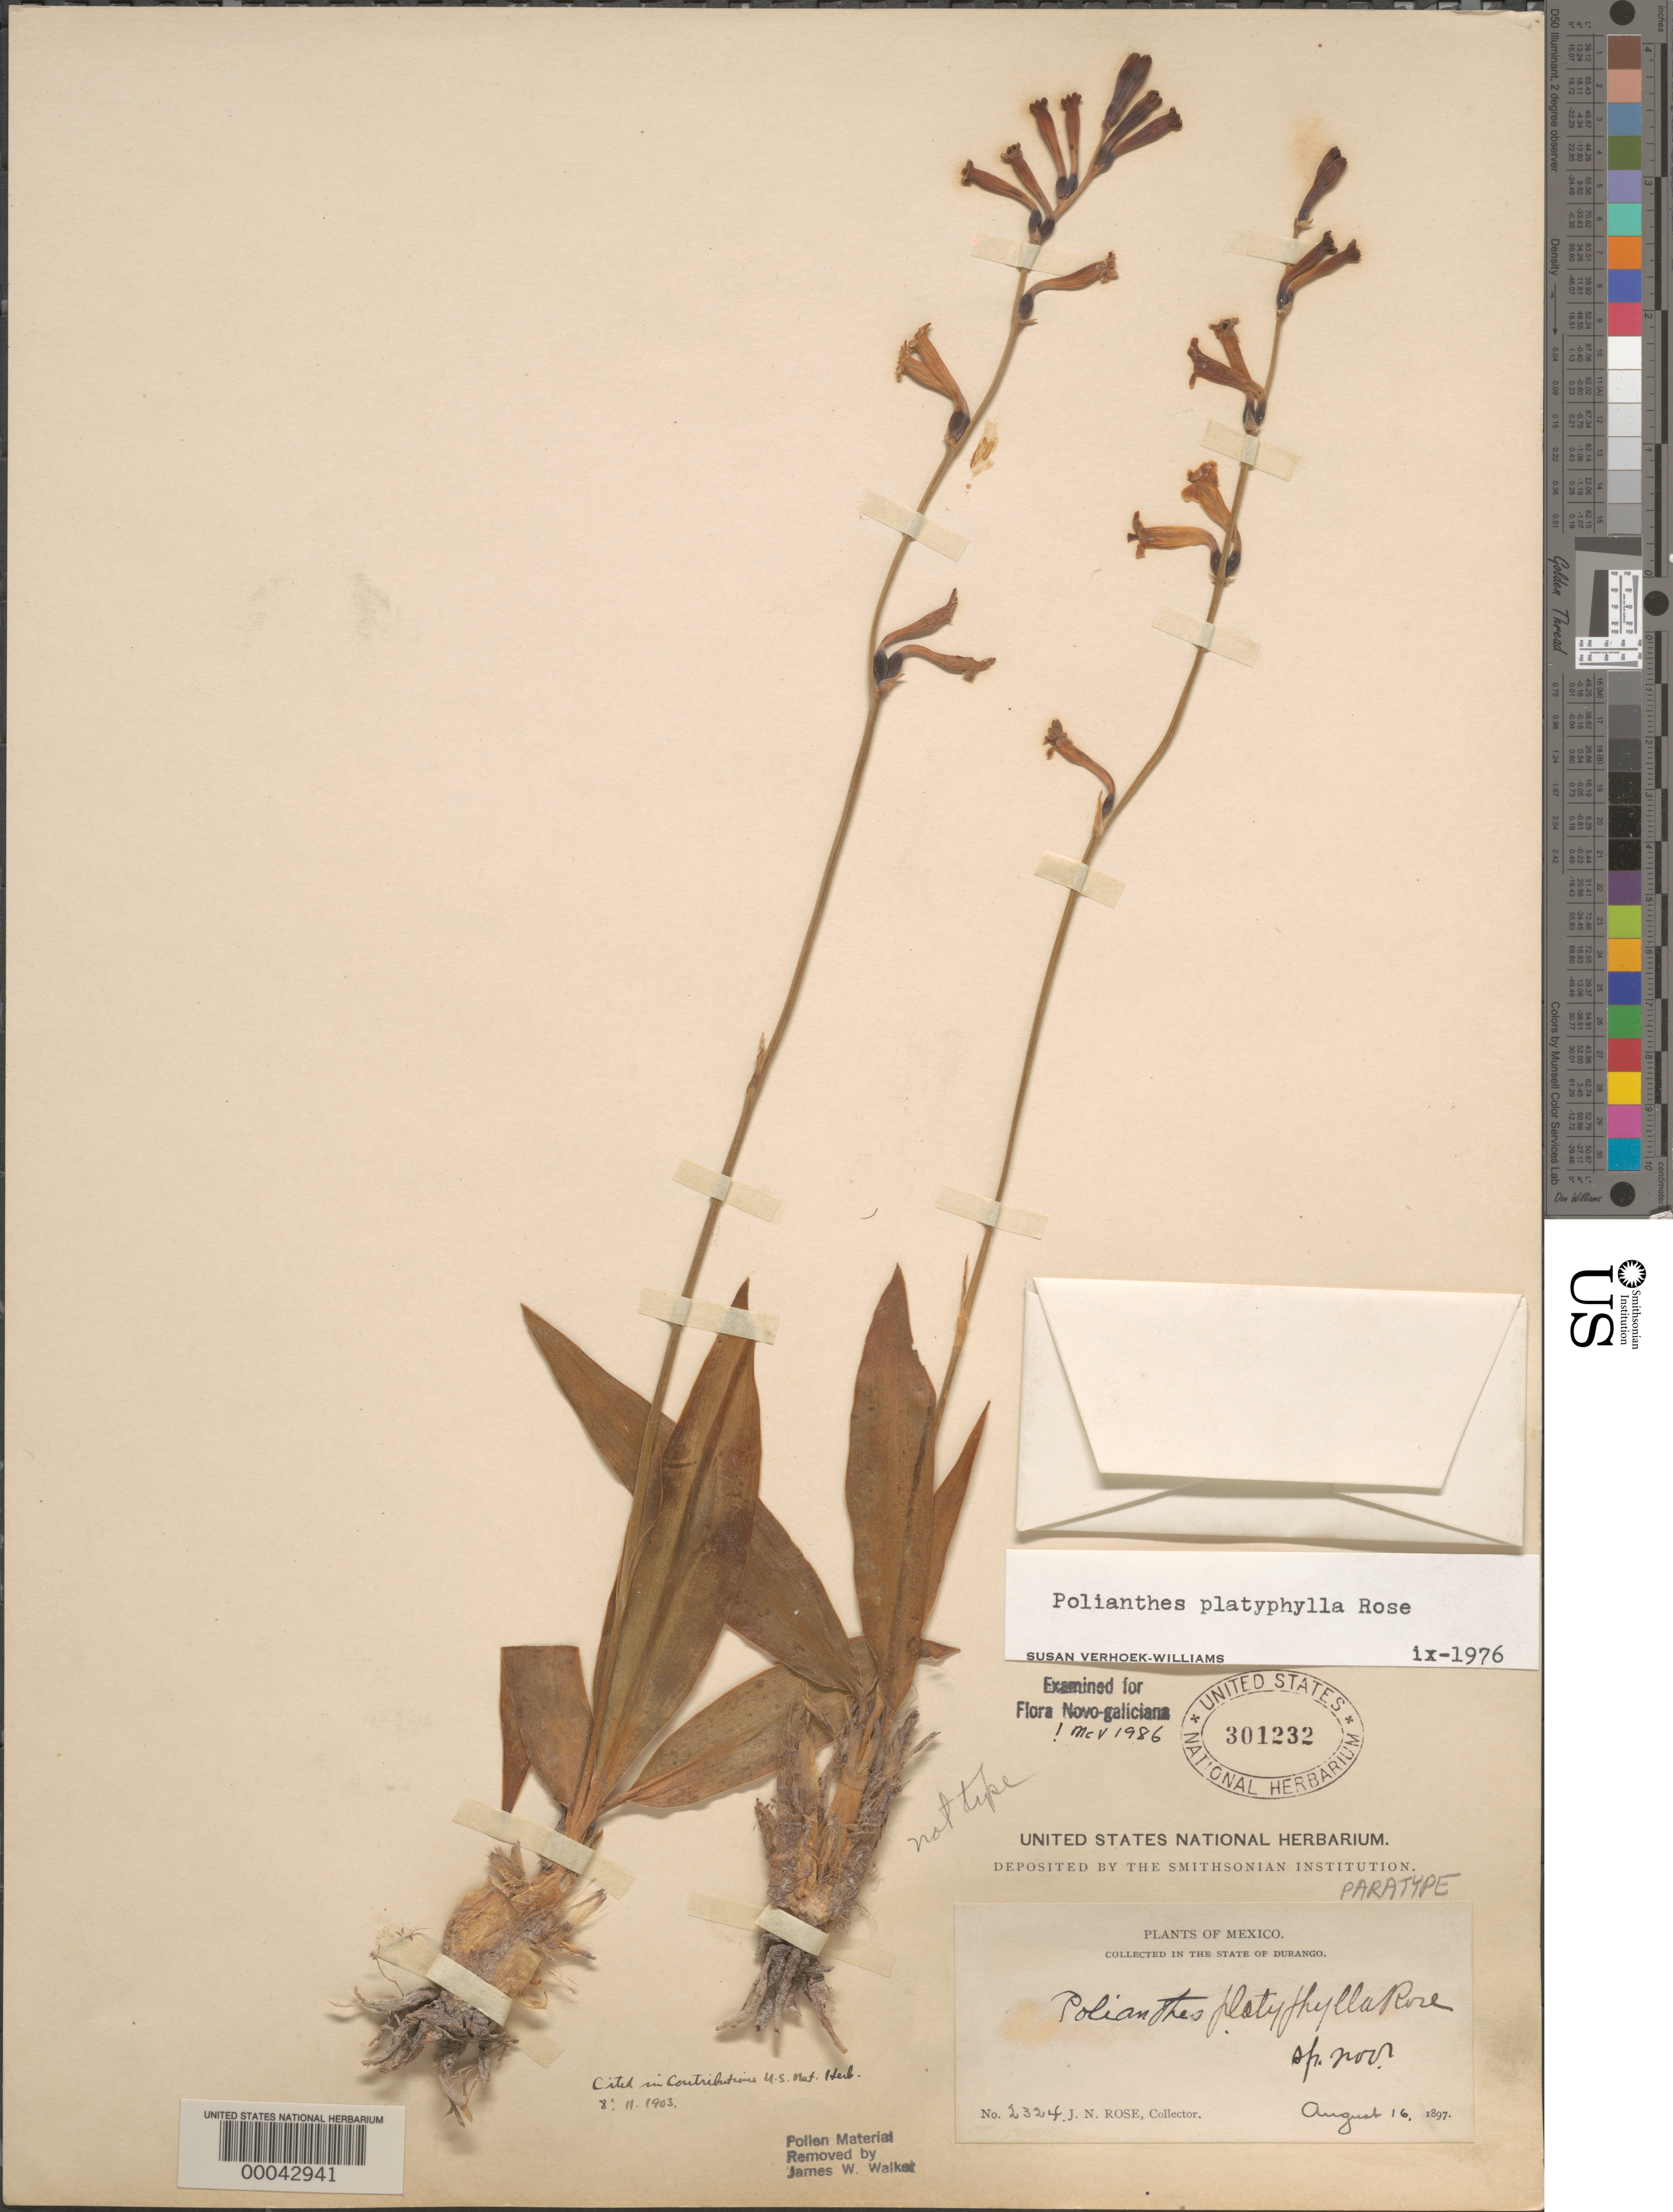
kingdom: Plantae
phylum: Tracheophyta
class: Liliopsida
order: Asparagales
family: Asparagaceae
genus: Polianthes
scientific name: Polianthes platyphylla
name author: Rose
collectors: J. N. Rose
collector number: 2324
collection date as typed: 16 Aug 1897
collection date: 1897-08-16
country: Mexico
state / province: Durango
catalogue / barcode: US 301232